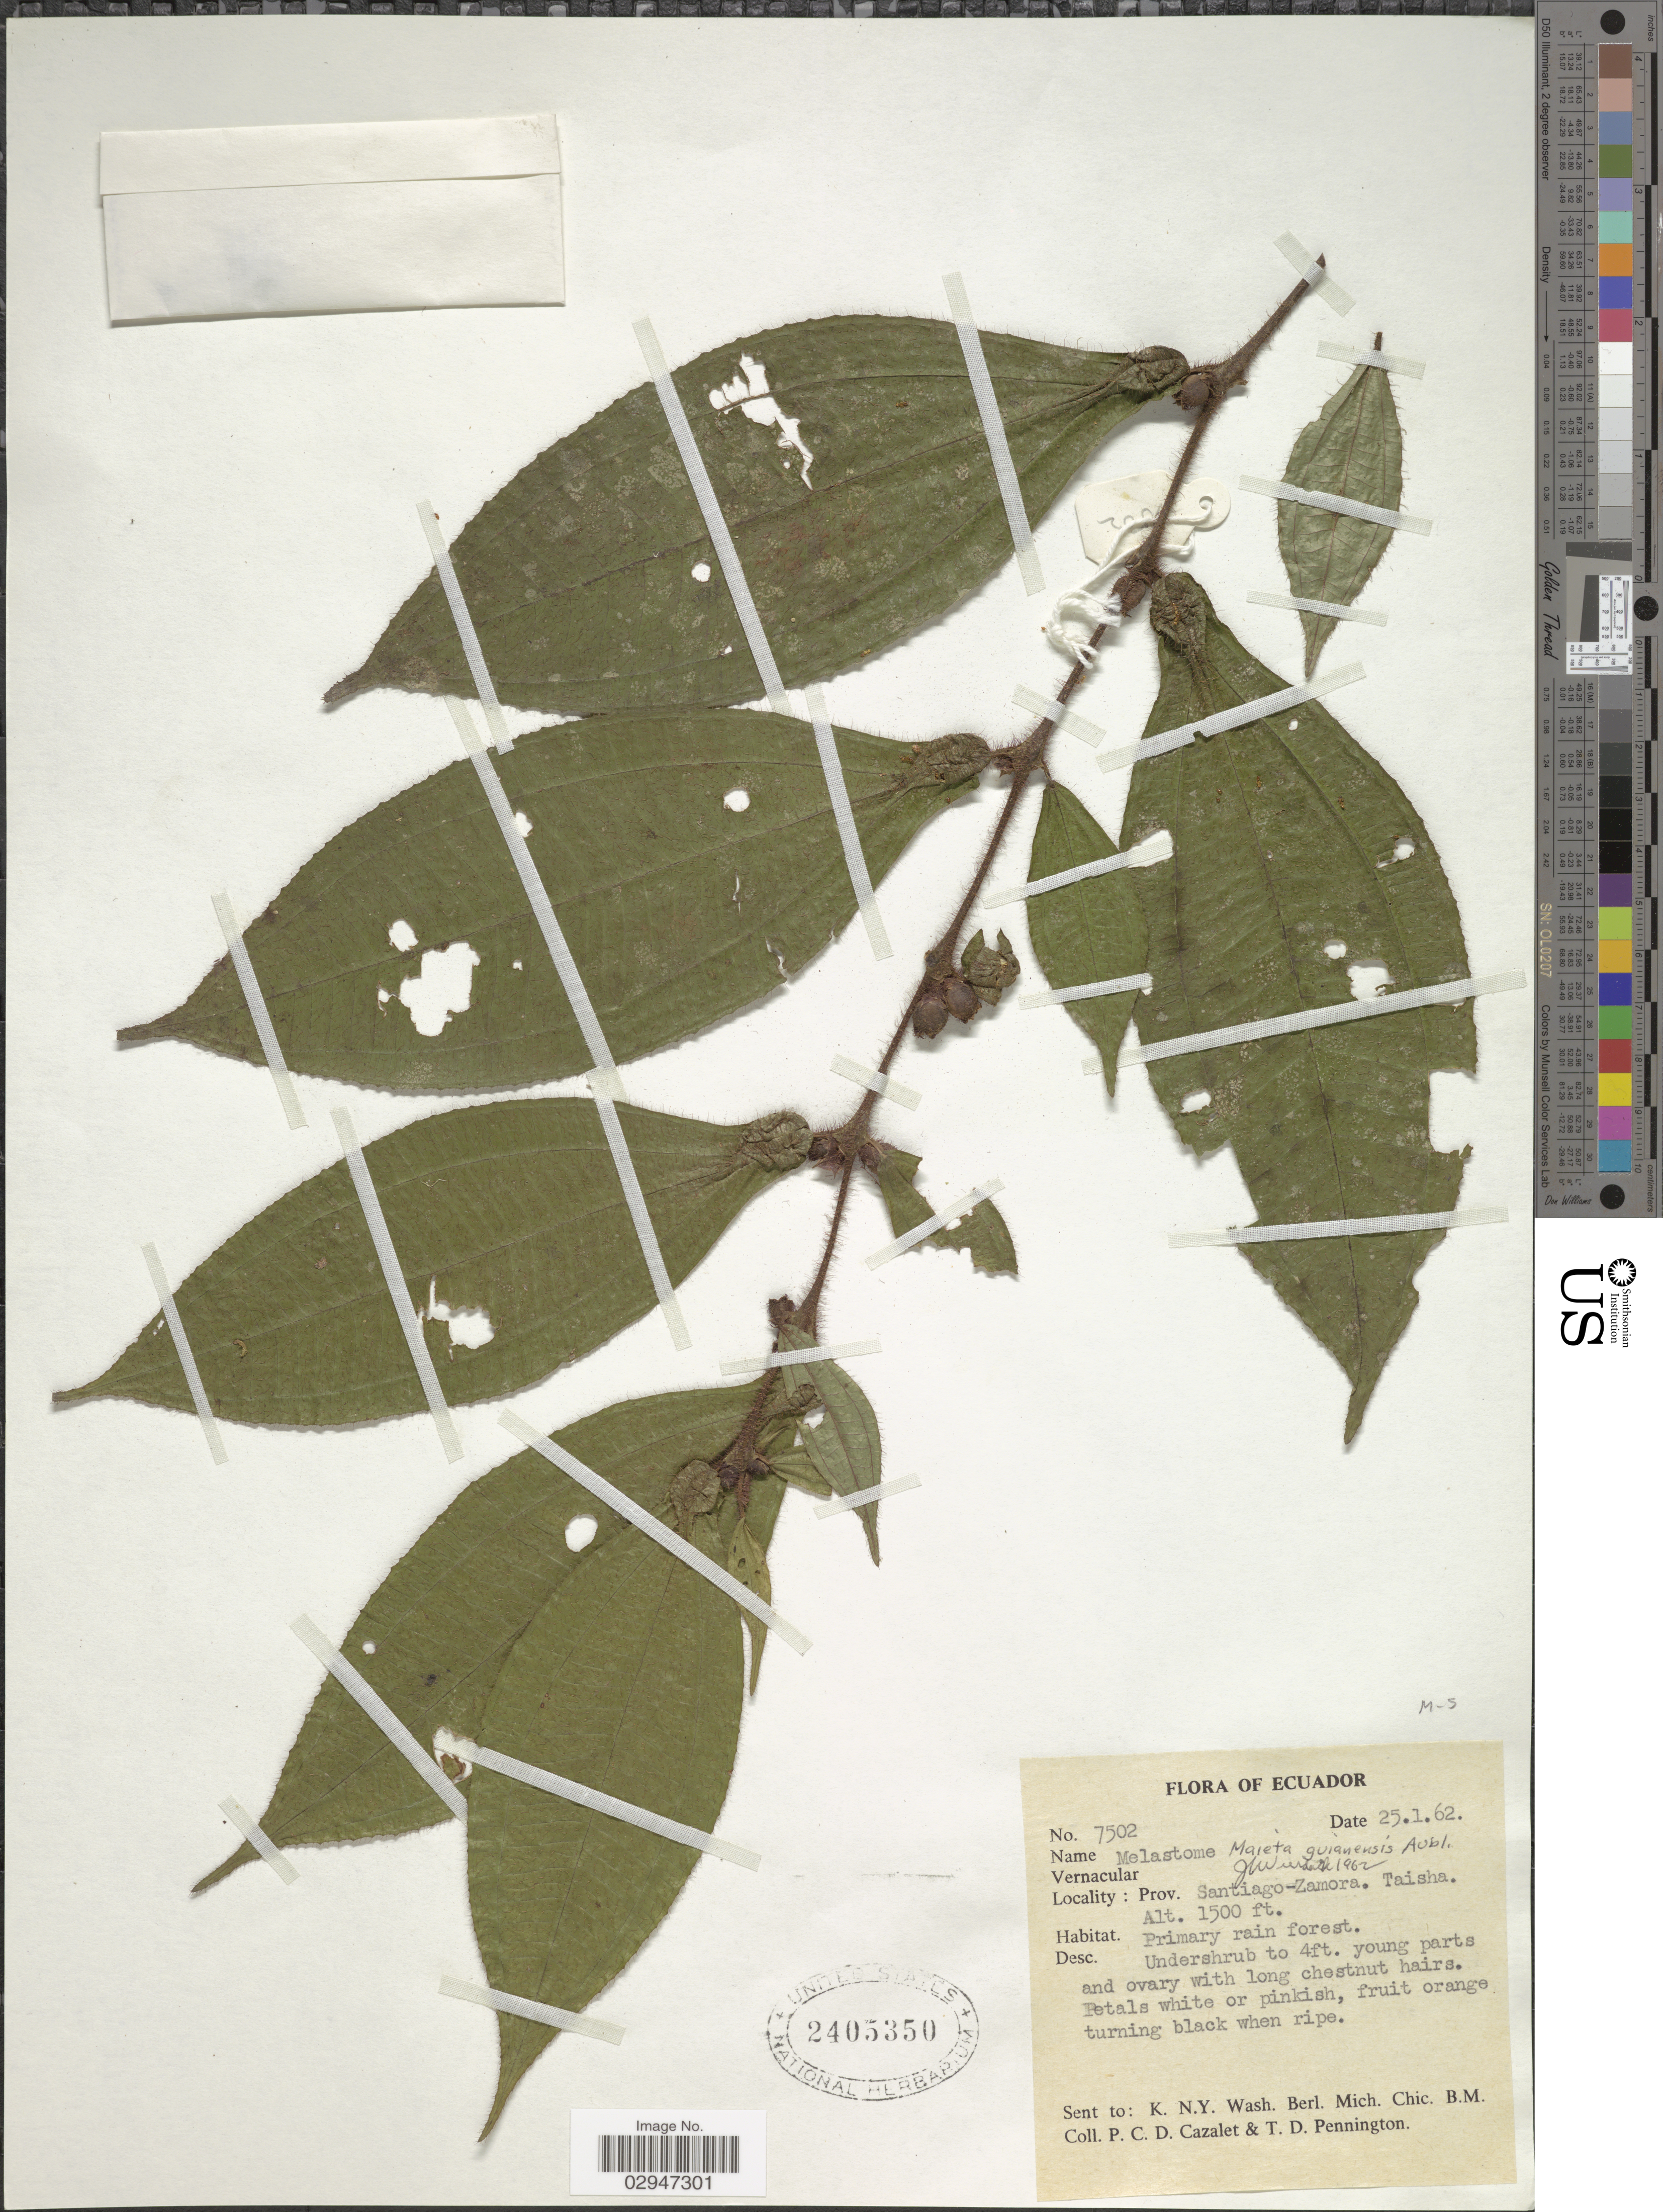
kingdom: Plantae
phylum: Tracheophyta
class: Magnoliopsida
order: Myrtales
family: Melastomataceae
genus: Maieta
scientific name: Maieta guianensis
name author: Aubl.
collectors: P. C. D. Cazalet & T. D. Pennington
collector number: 7502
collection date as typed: Transcribed d/m/y: 25/1/62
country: Ecuador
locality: Prov. Santiago-Zamora. Taisha.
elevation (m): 457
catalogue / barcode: US 2405350